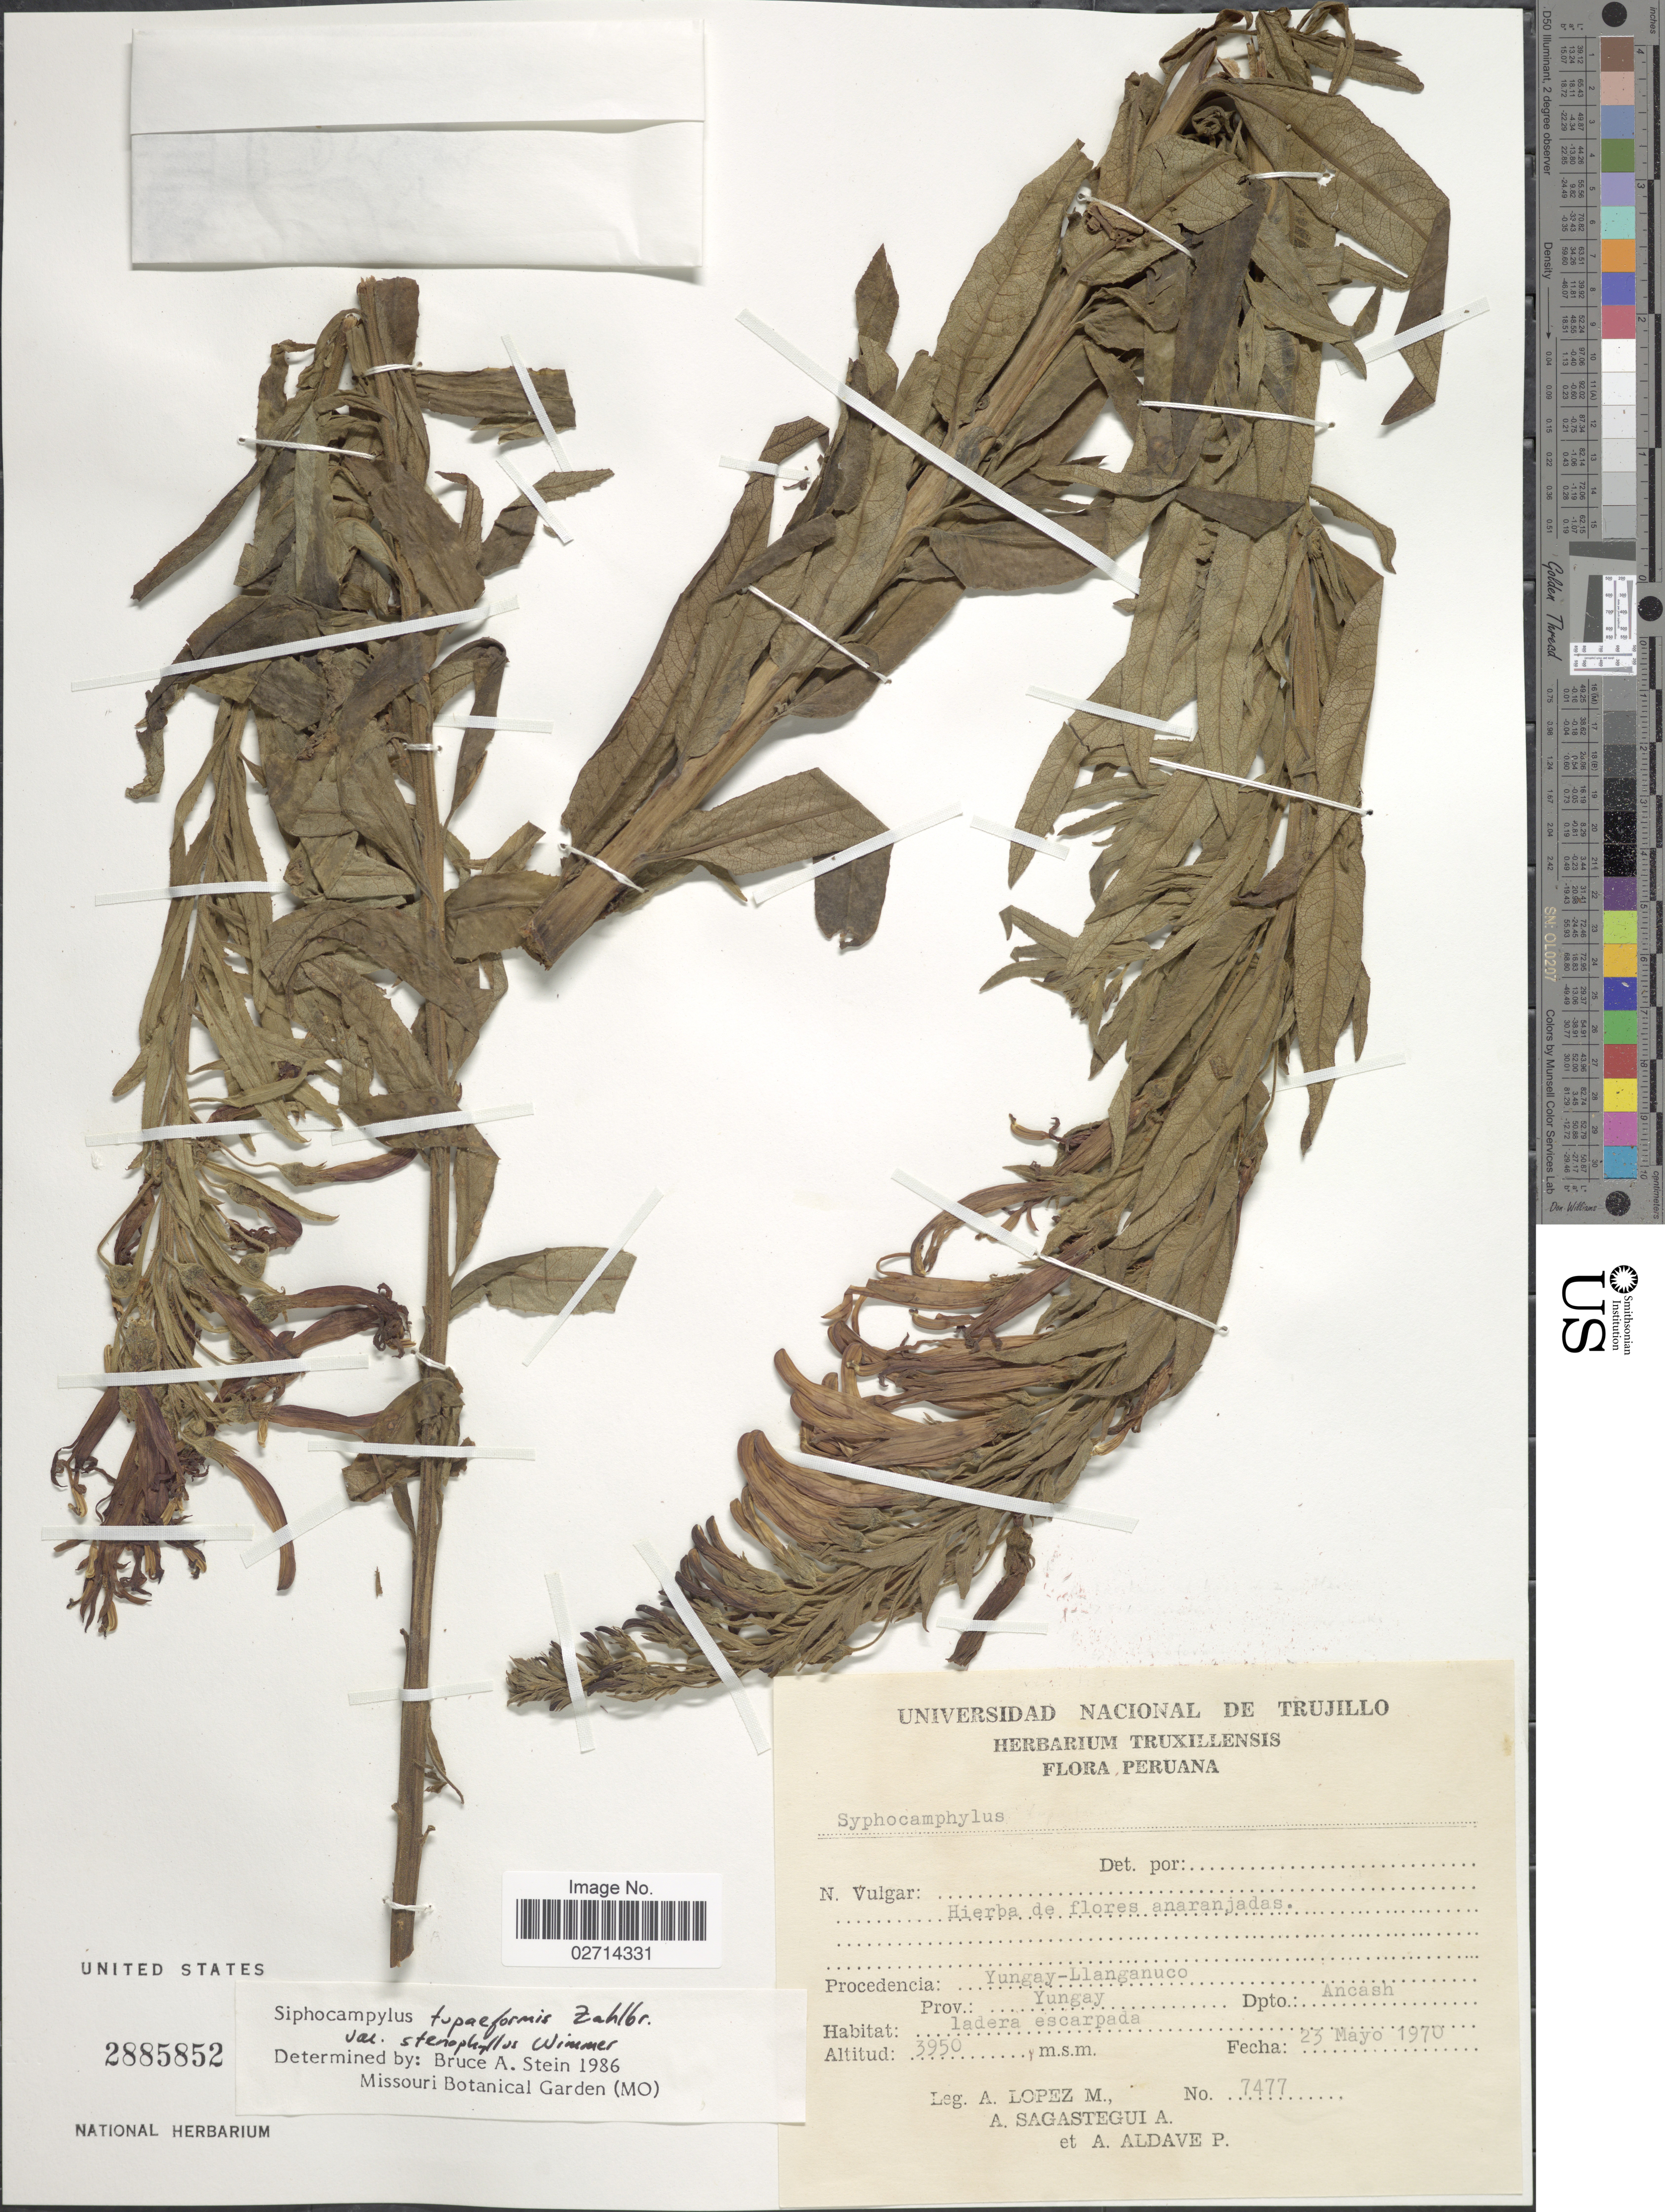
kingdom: Plantae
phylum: Tracheophyta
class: Magnoliopsida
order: Asterales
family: Campanulaceae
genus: Siphocampylus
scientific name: Siphocampylus tupaeformis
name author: Zahlbr.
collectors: A. López M., A. Sagástegui A. & A. Aldave P.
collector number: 7477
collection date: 1970-05-23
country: Peru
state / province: Ancash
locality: Yungay-Llanganuco, Prov. Yungay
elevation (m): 3950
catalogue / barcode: US 2885852